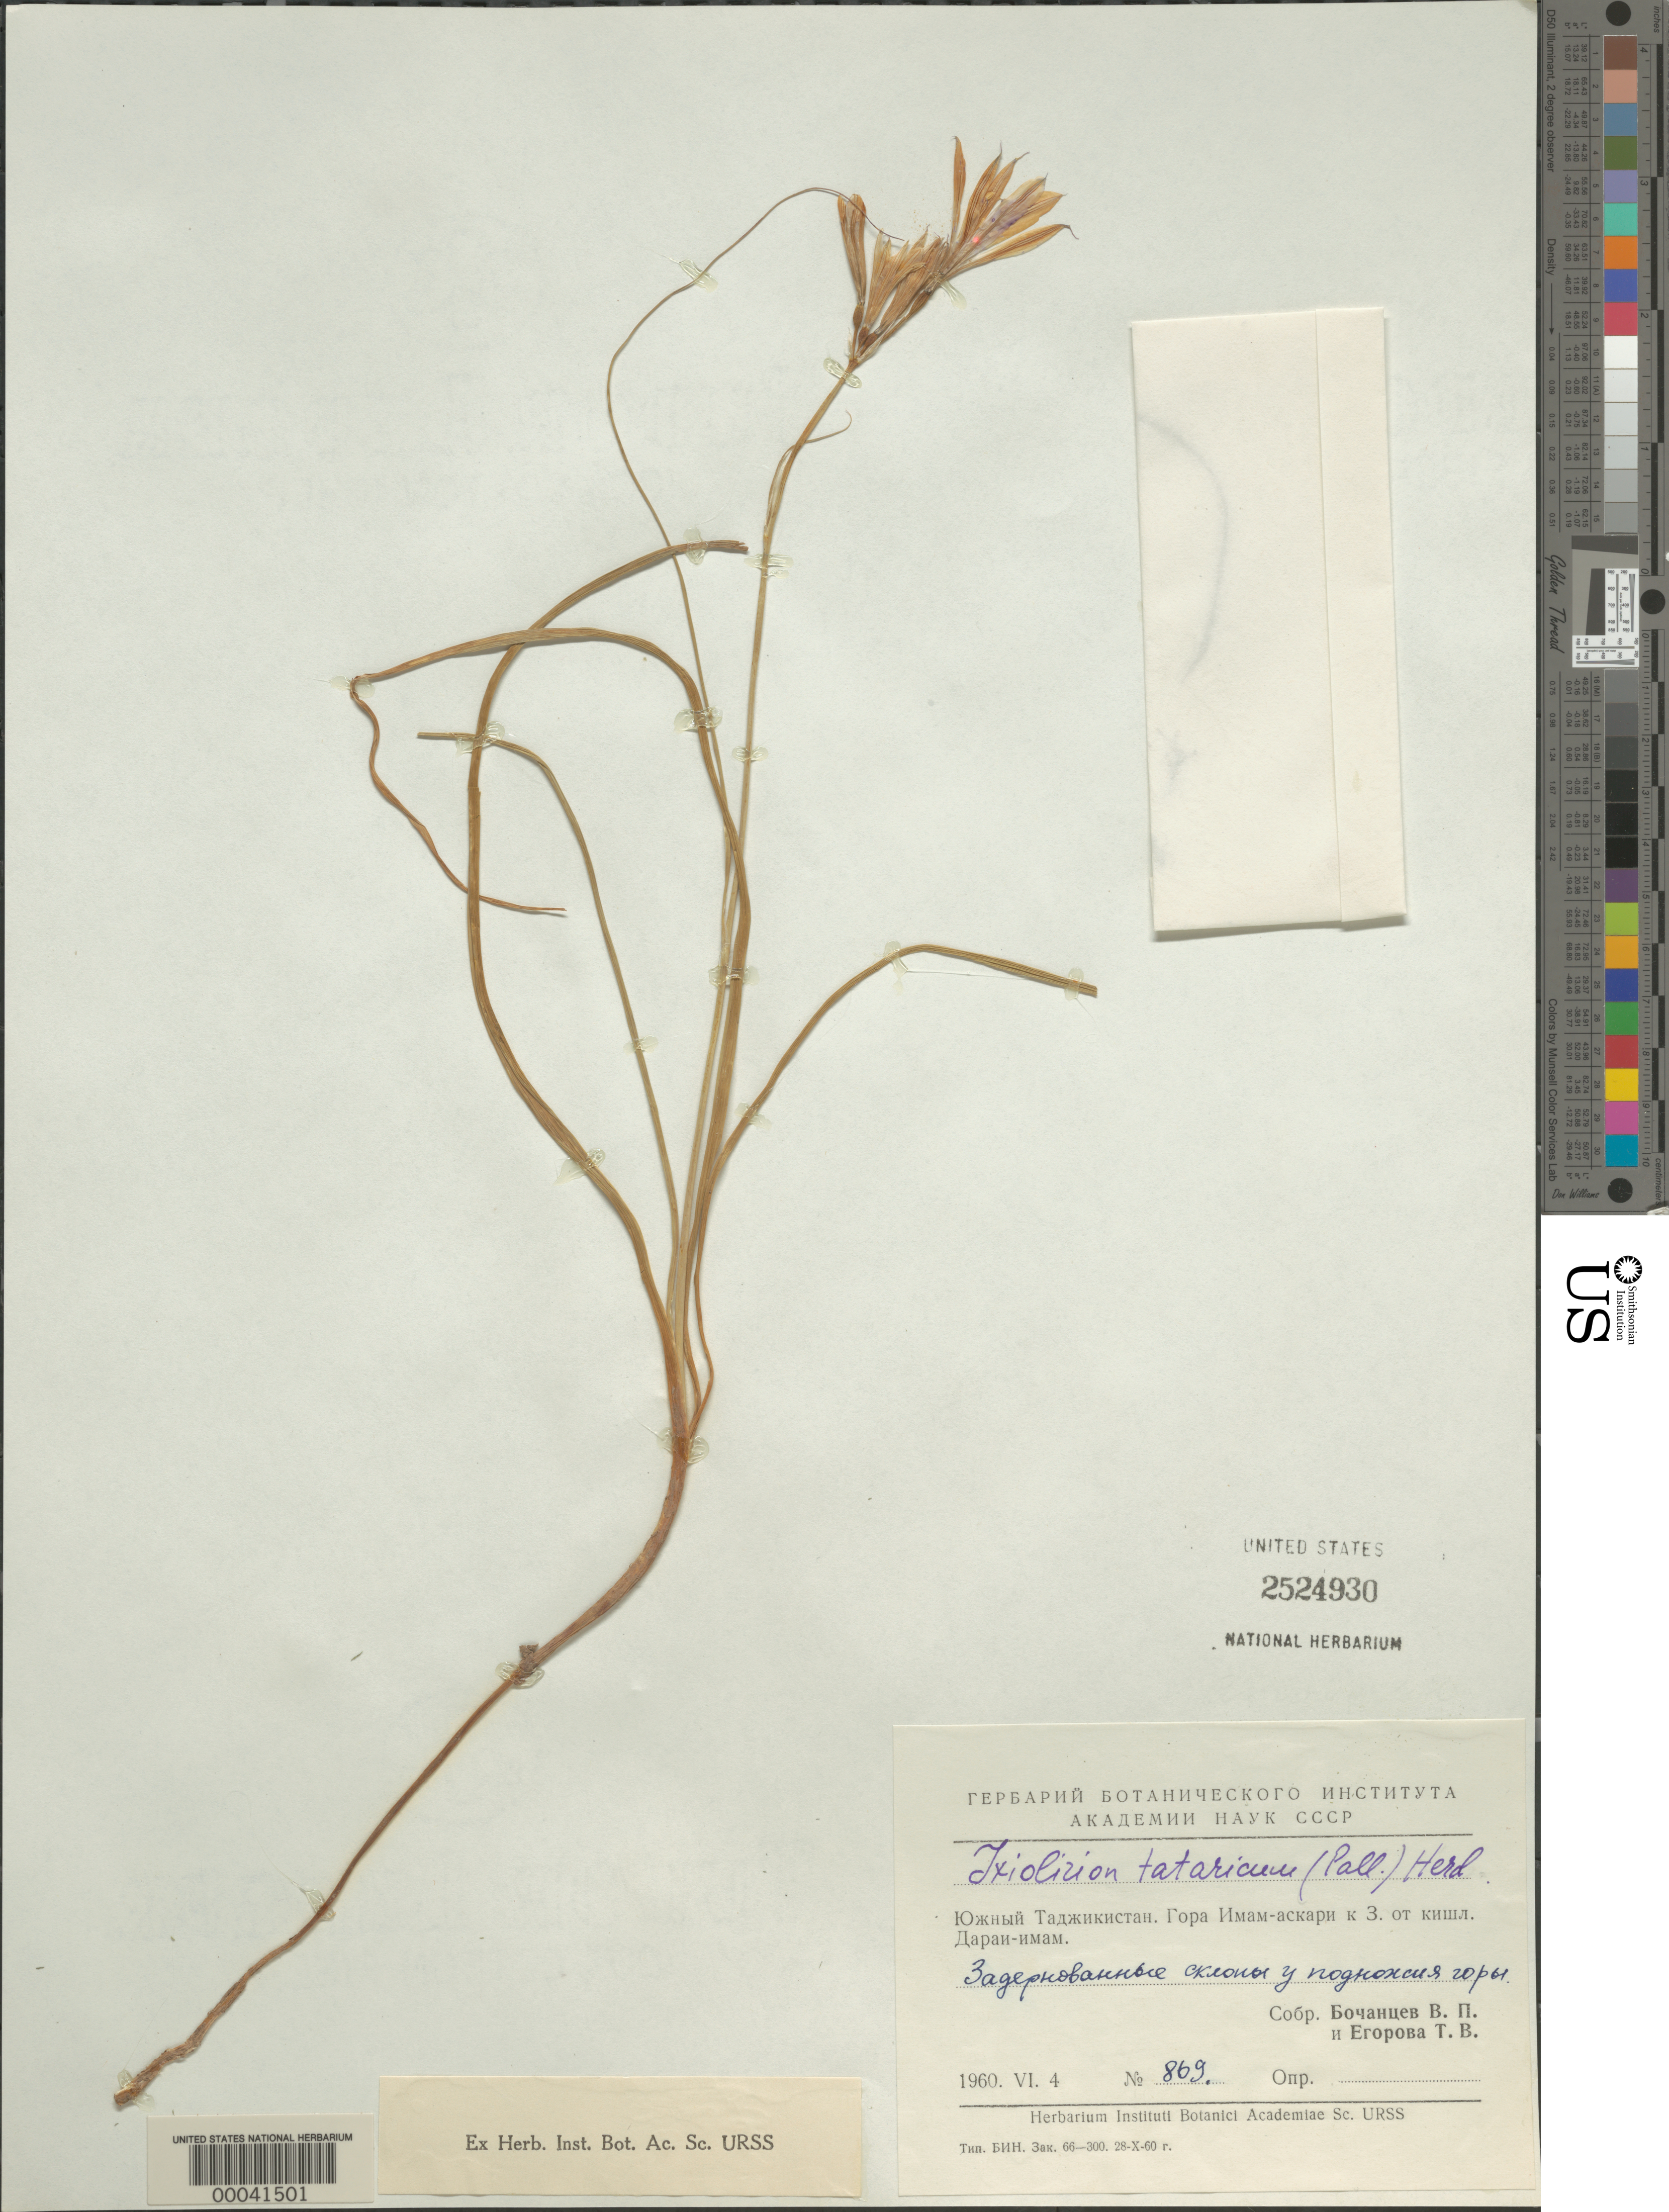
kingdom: Plantae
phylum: Tracheophyta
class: Liliopsida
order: Asparagales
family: Ixioliriaceae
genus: Ixiolirion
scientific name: Ixiolirion tataricum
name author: (Pall.) Schult. & Schult. f.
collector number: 869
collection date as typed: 04 Jun 1960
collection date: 1960-06-04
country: Russian Federation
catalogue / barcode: US 2524930